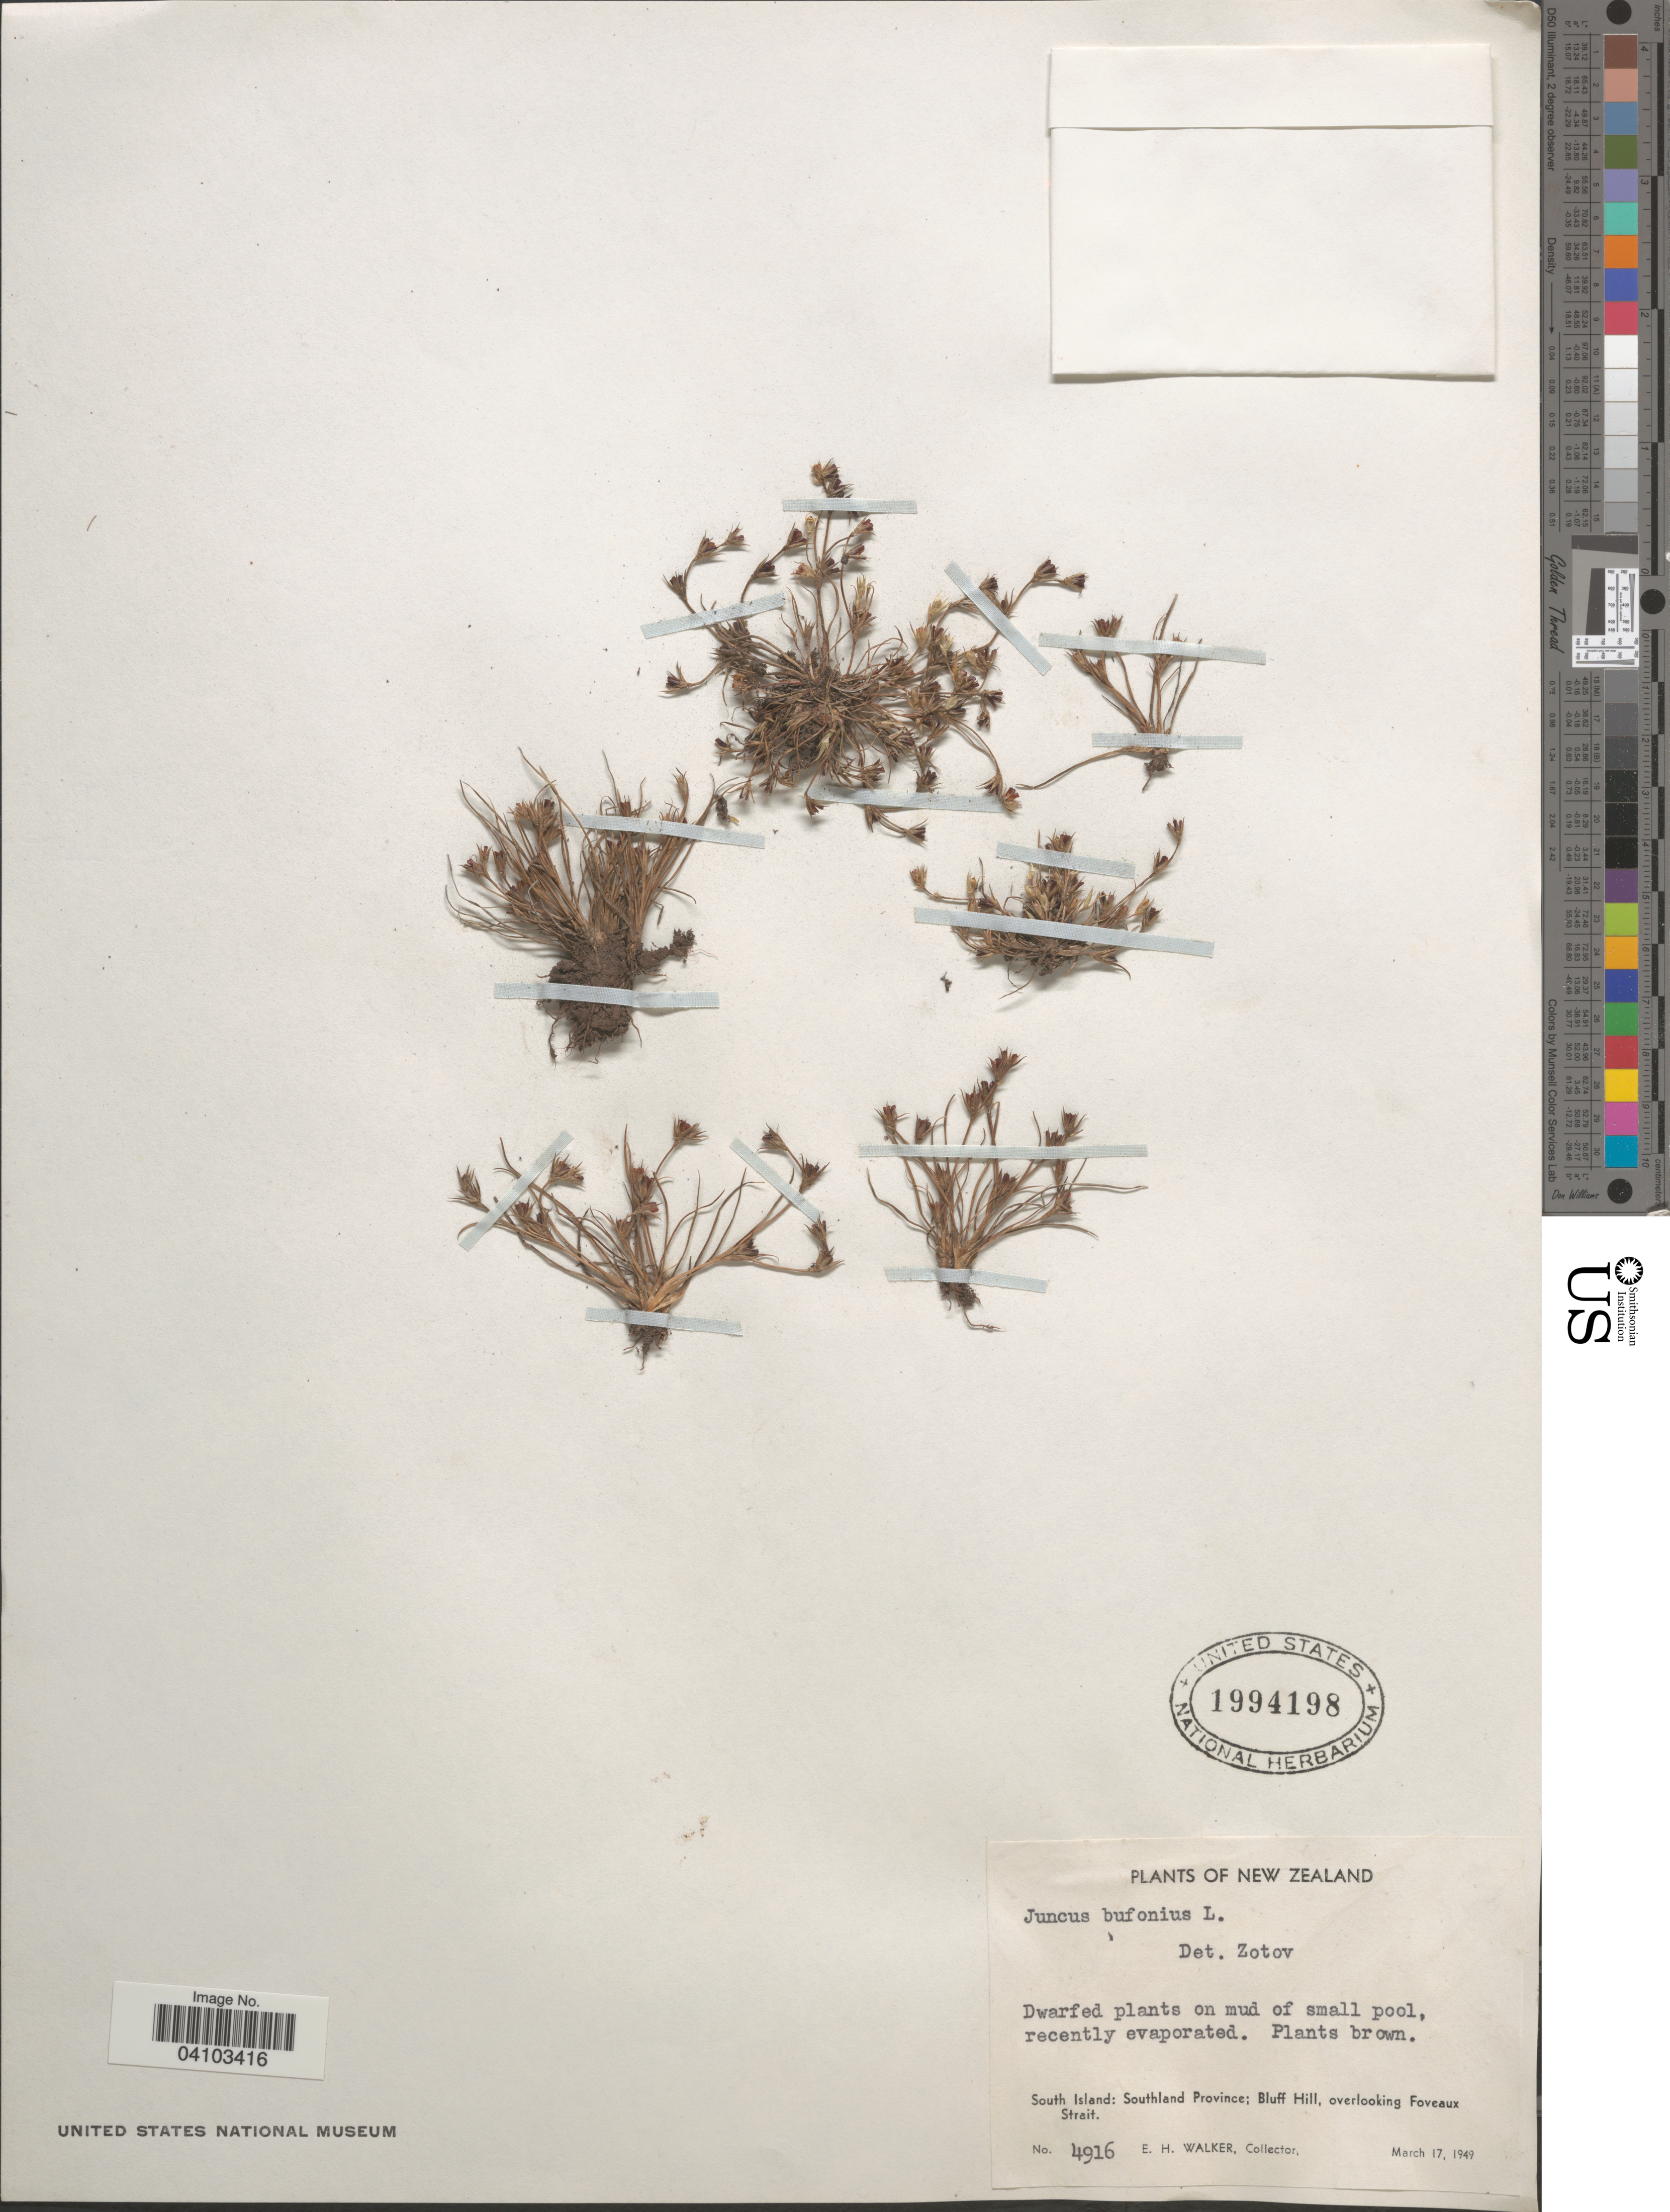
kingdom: Plantae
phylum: Tracheophyta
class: Liliopsida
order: Poales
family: Juncaceae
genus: Juncus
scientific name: Juncus bufonius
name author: L.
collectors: E. H. Walker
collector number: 4916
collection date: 1949-03-17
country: New Zealand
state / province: Southland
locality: South Island: Bluff Hill, overlooking Foveaux Strait.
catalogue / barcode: US 1994198